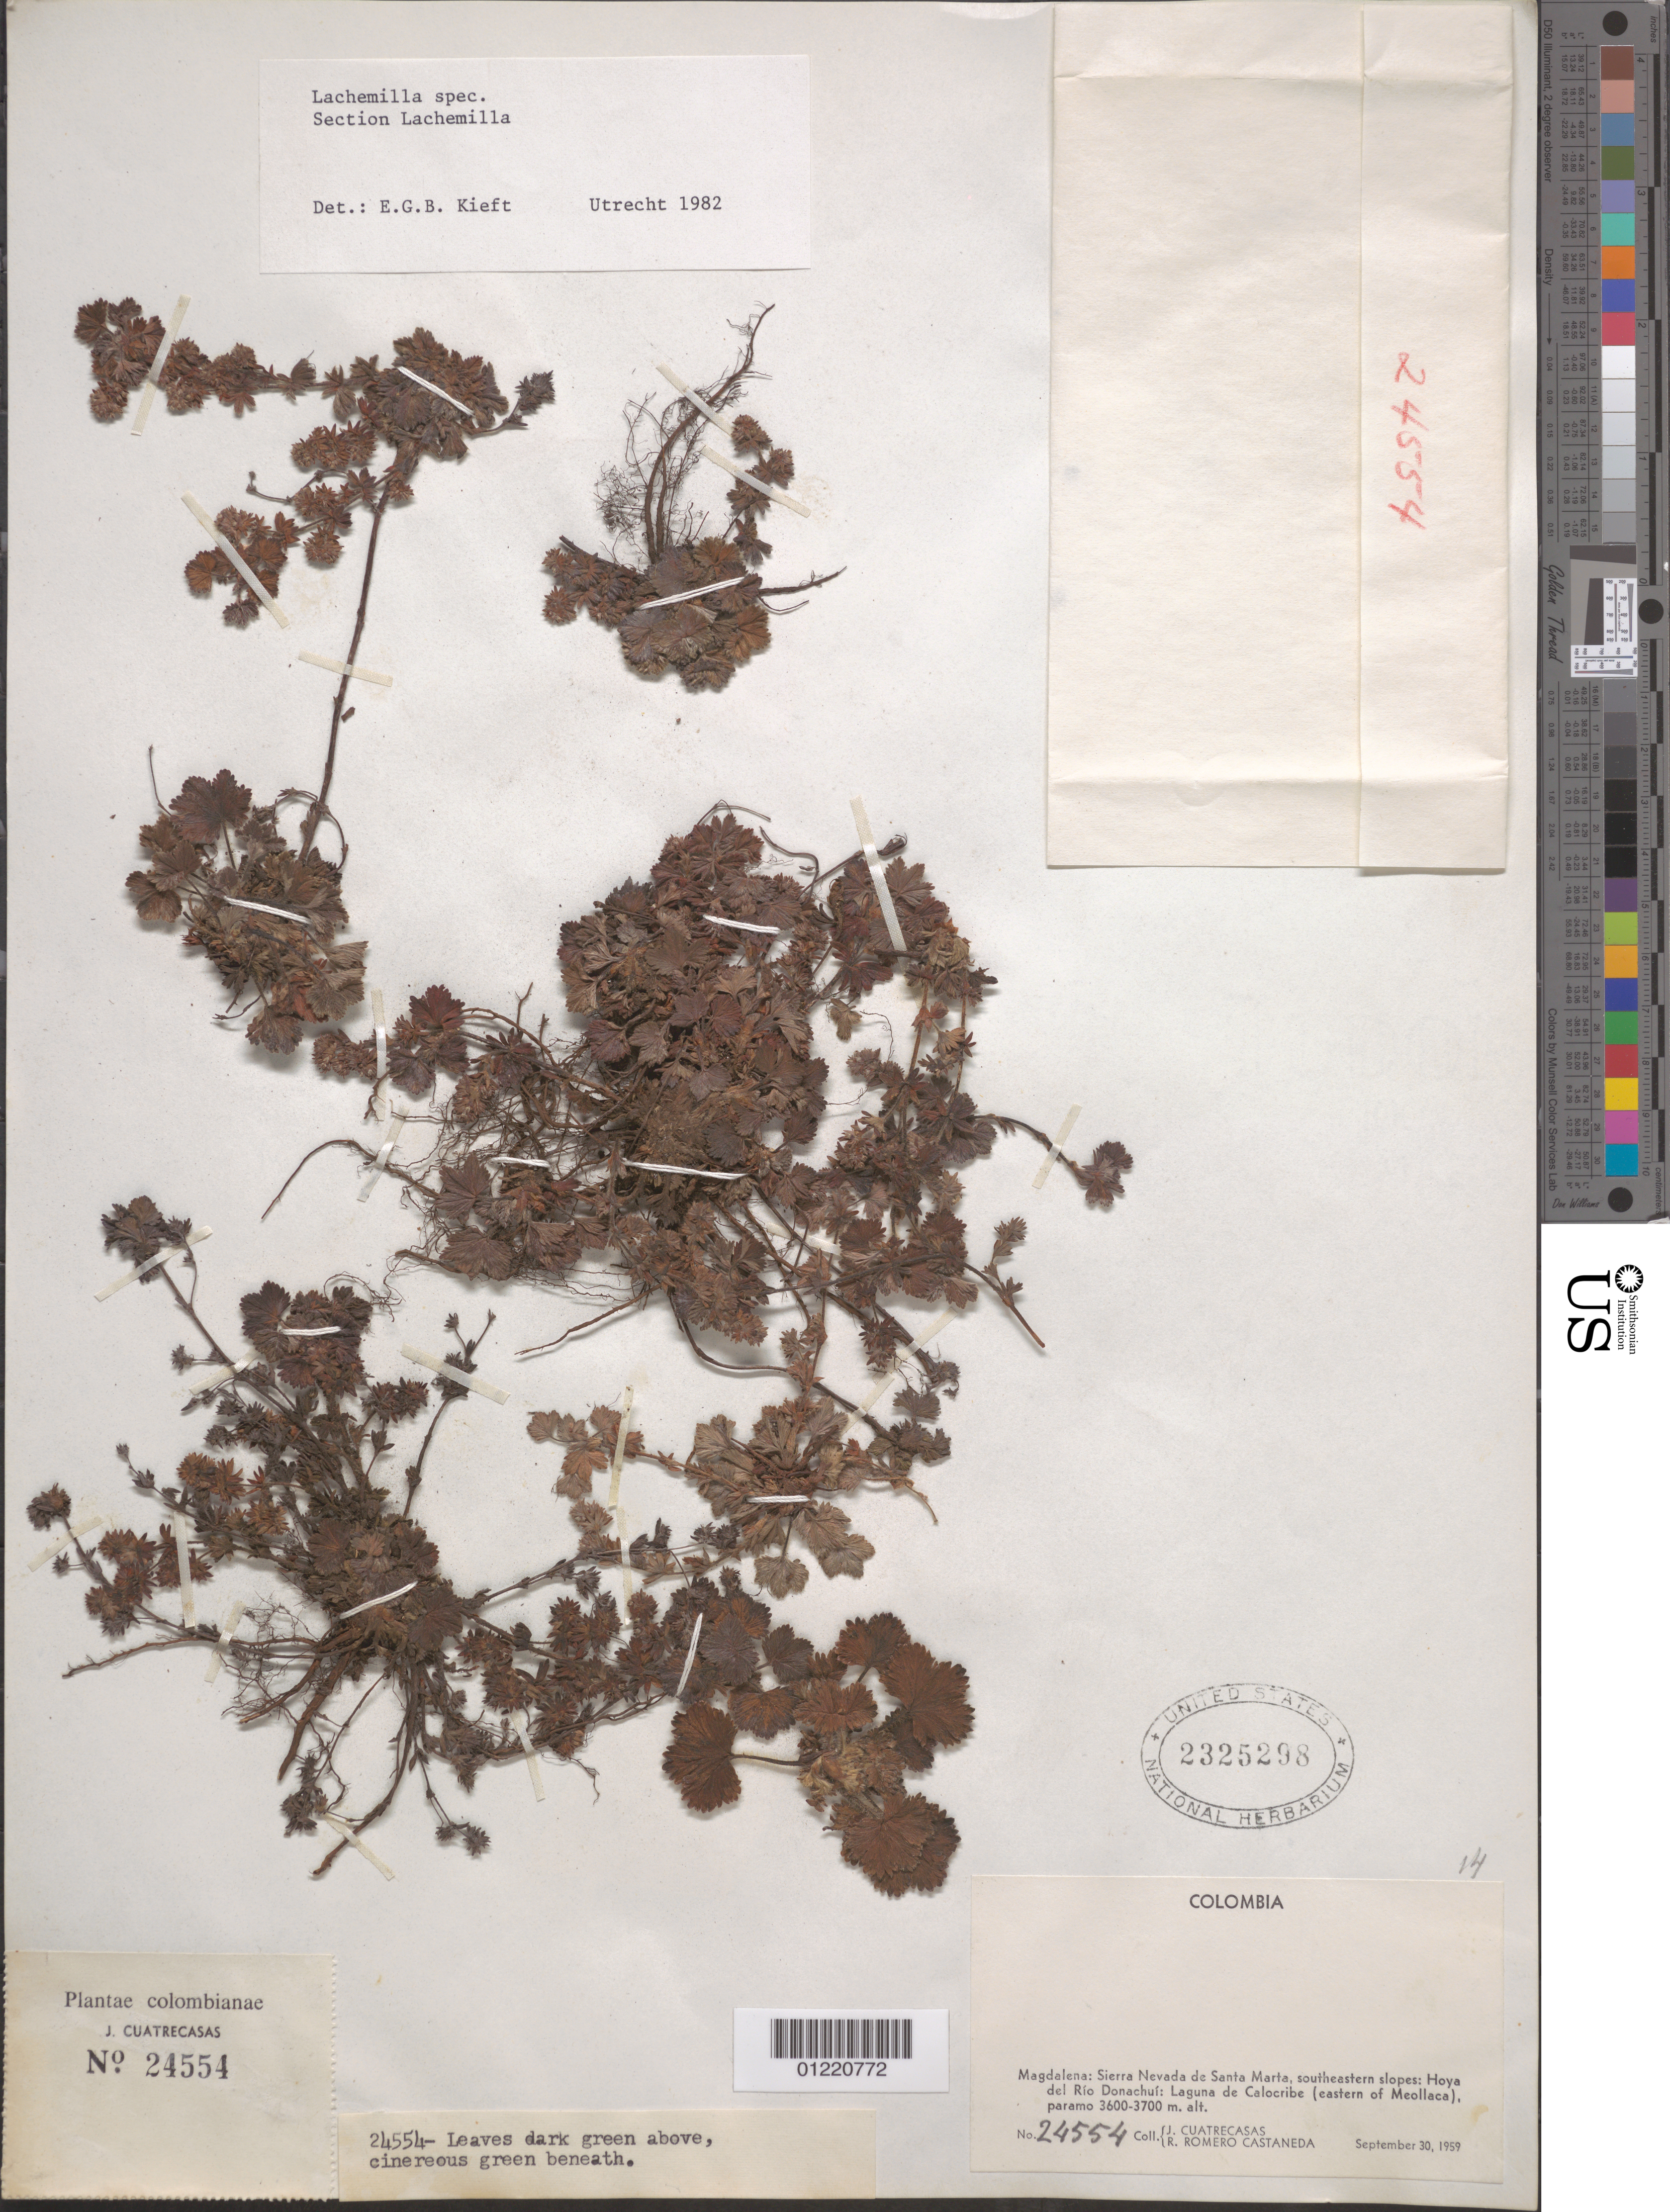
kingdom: Plantae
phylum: Tracheophyta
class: Magnoliopsida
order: Rosales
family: Rosaceae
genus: Lachemilla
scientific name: Lachemilla kieftiana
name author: Romol.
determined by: Dorr, L. J., (BOT), Smithsonian Institution - National Museum of Natural History (UNITED STATES)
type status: Isotype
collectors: J. Cuatrecasas & R. Romero Castañeda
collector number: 24554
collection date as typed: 30 Sep 1959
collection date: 1959-09-30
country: Colombia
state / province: Magdalena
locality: Sierra Nevada de Santa Marta, southeastern slopes: Hoya del Río Donachuí: Laguna de Calocribe (eastern of Meollaca).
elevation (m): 3600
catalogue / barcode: US 2325298